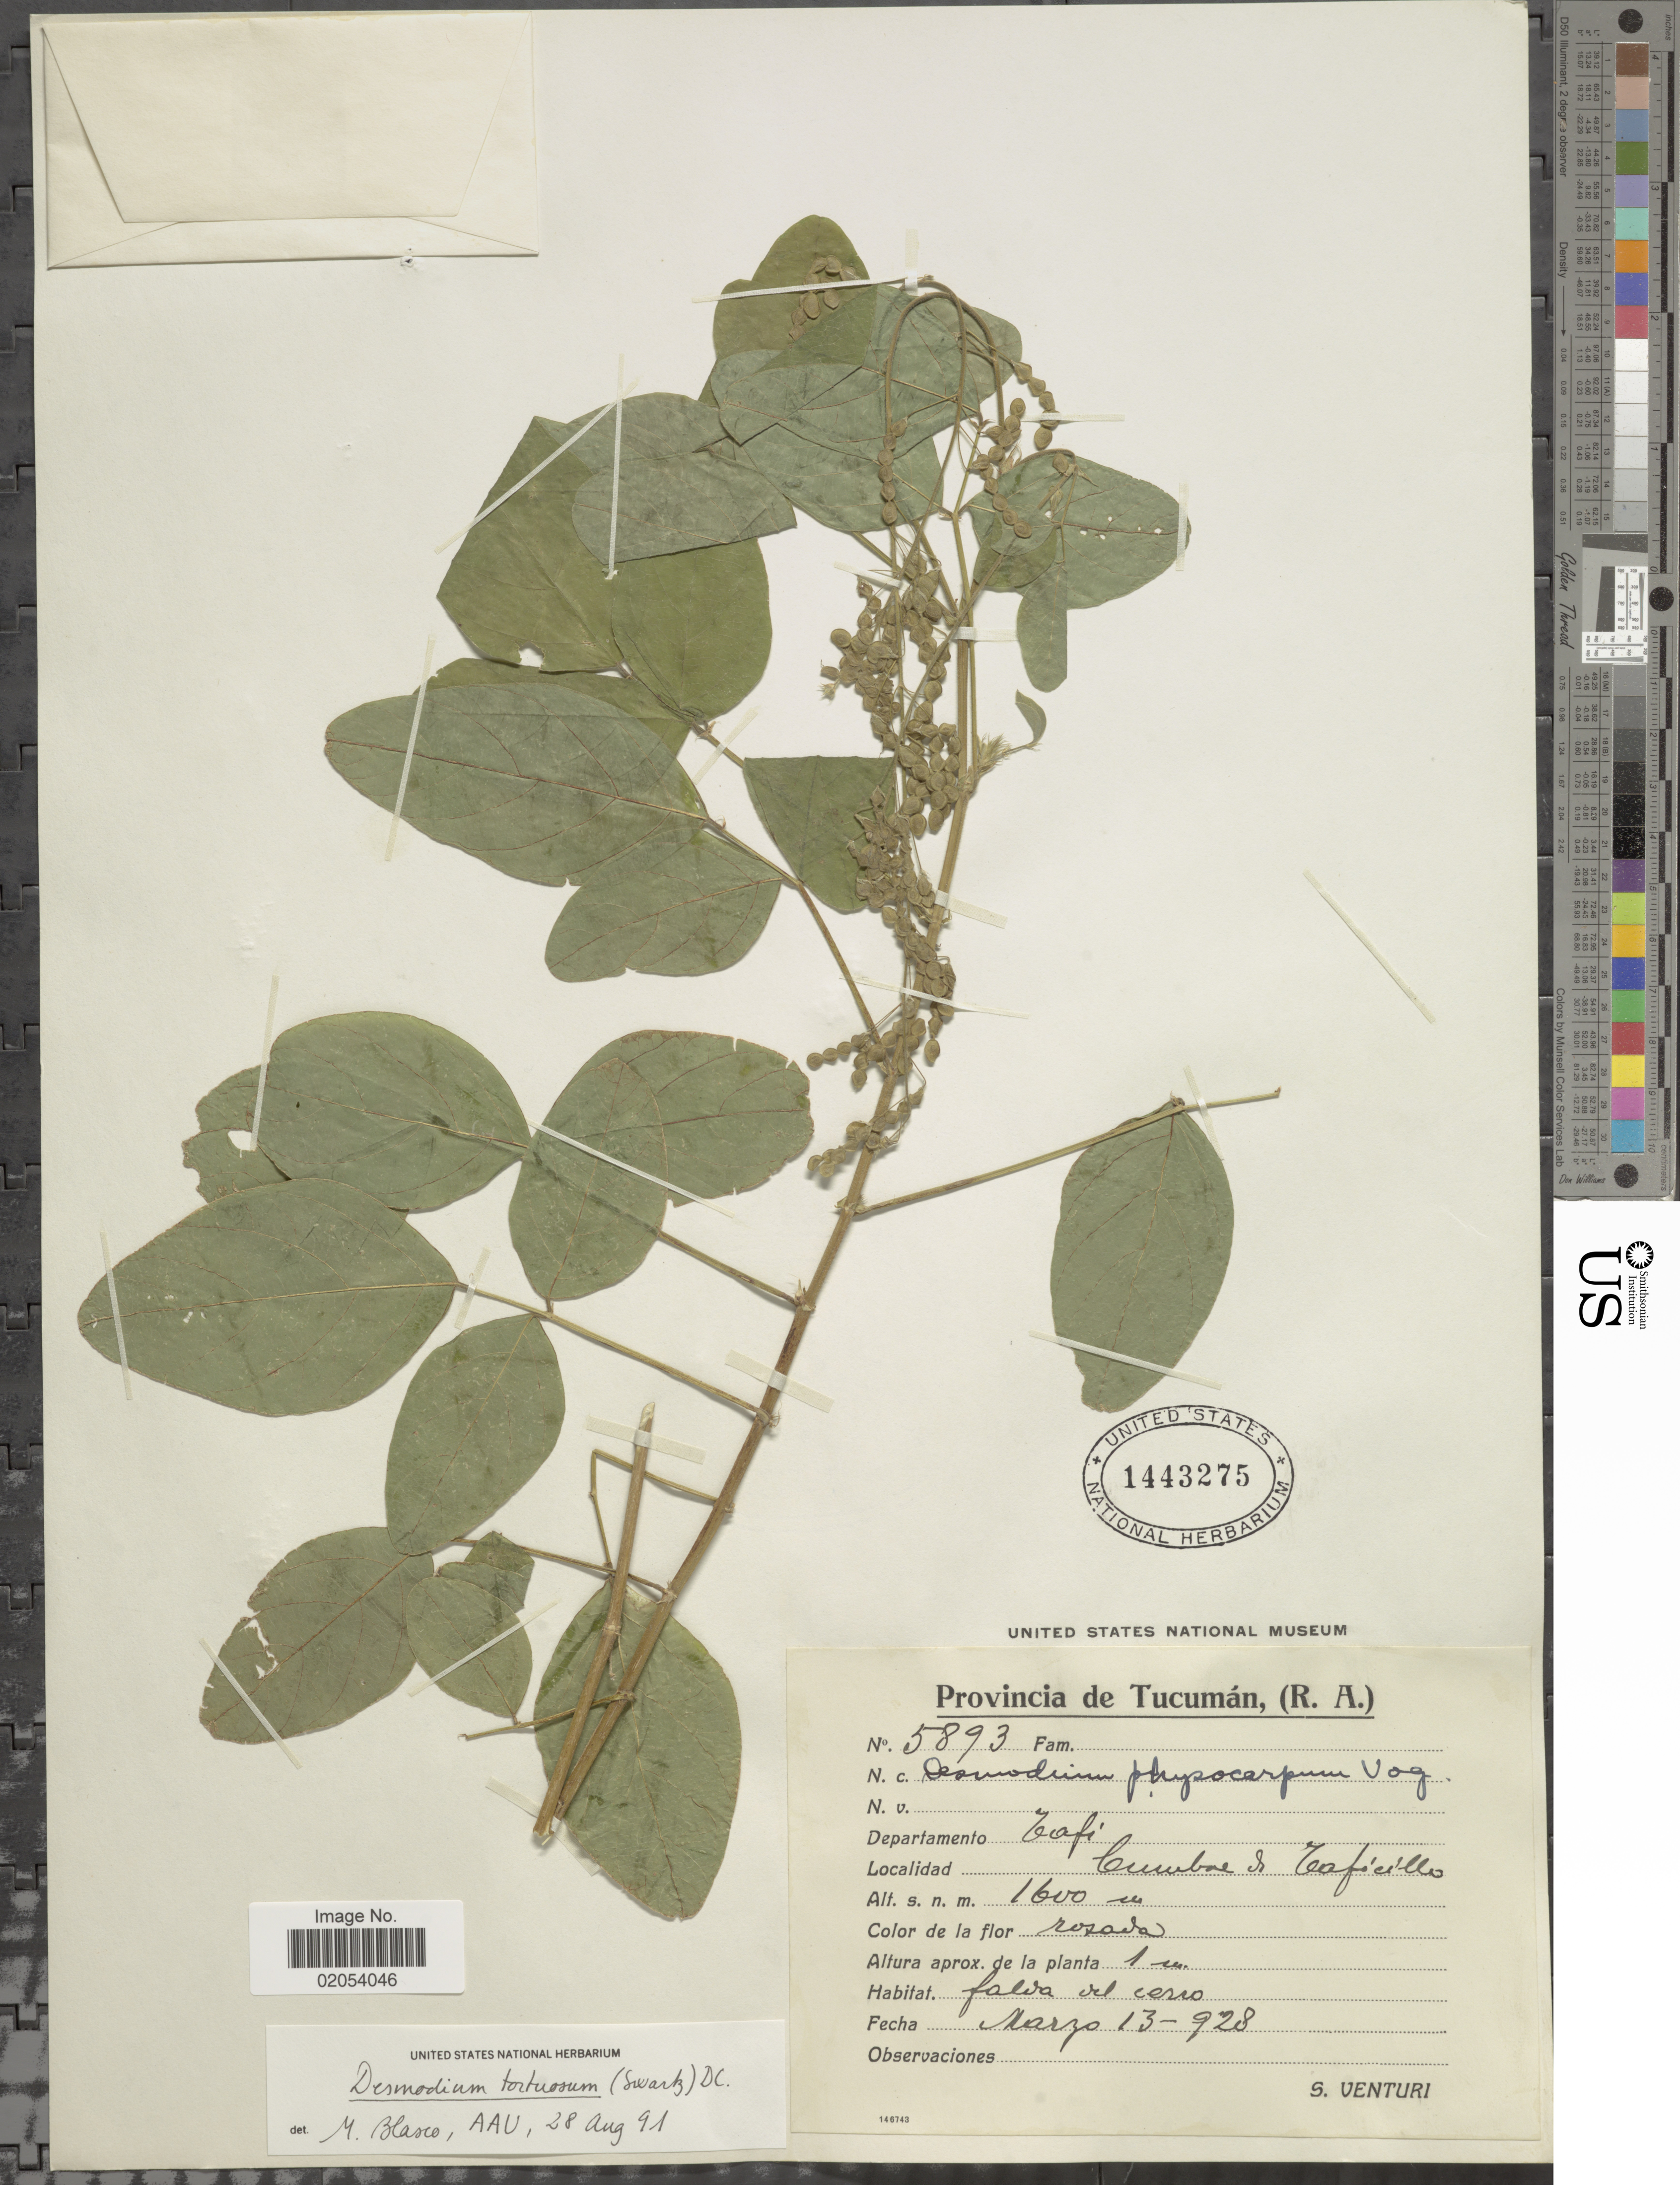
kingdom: Plantae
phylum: Tracheophyta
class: Magnoliopsida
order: Fabales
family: Fabaceae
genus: Desmodium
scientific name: Desmodium tortuosum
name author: (Sw.) DC.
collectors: S. Venturi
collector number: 5893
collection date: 1928-03-13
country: Argentina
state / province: Tucuman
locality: Departamento Tafi. Cumbre de Taficillo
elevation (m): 1600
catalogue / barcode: US 1443275